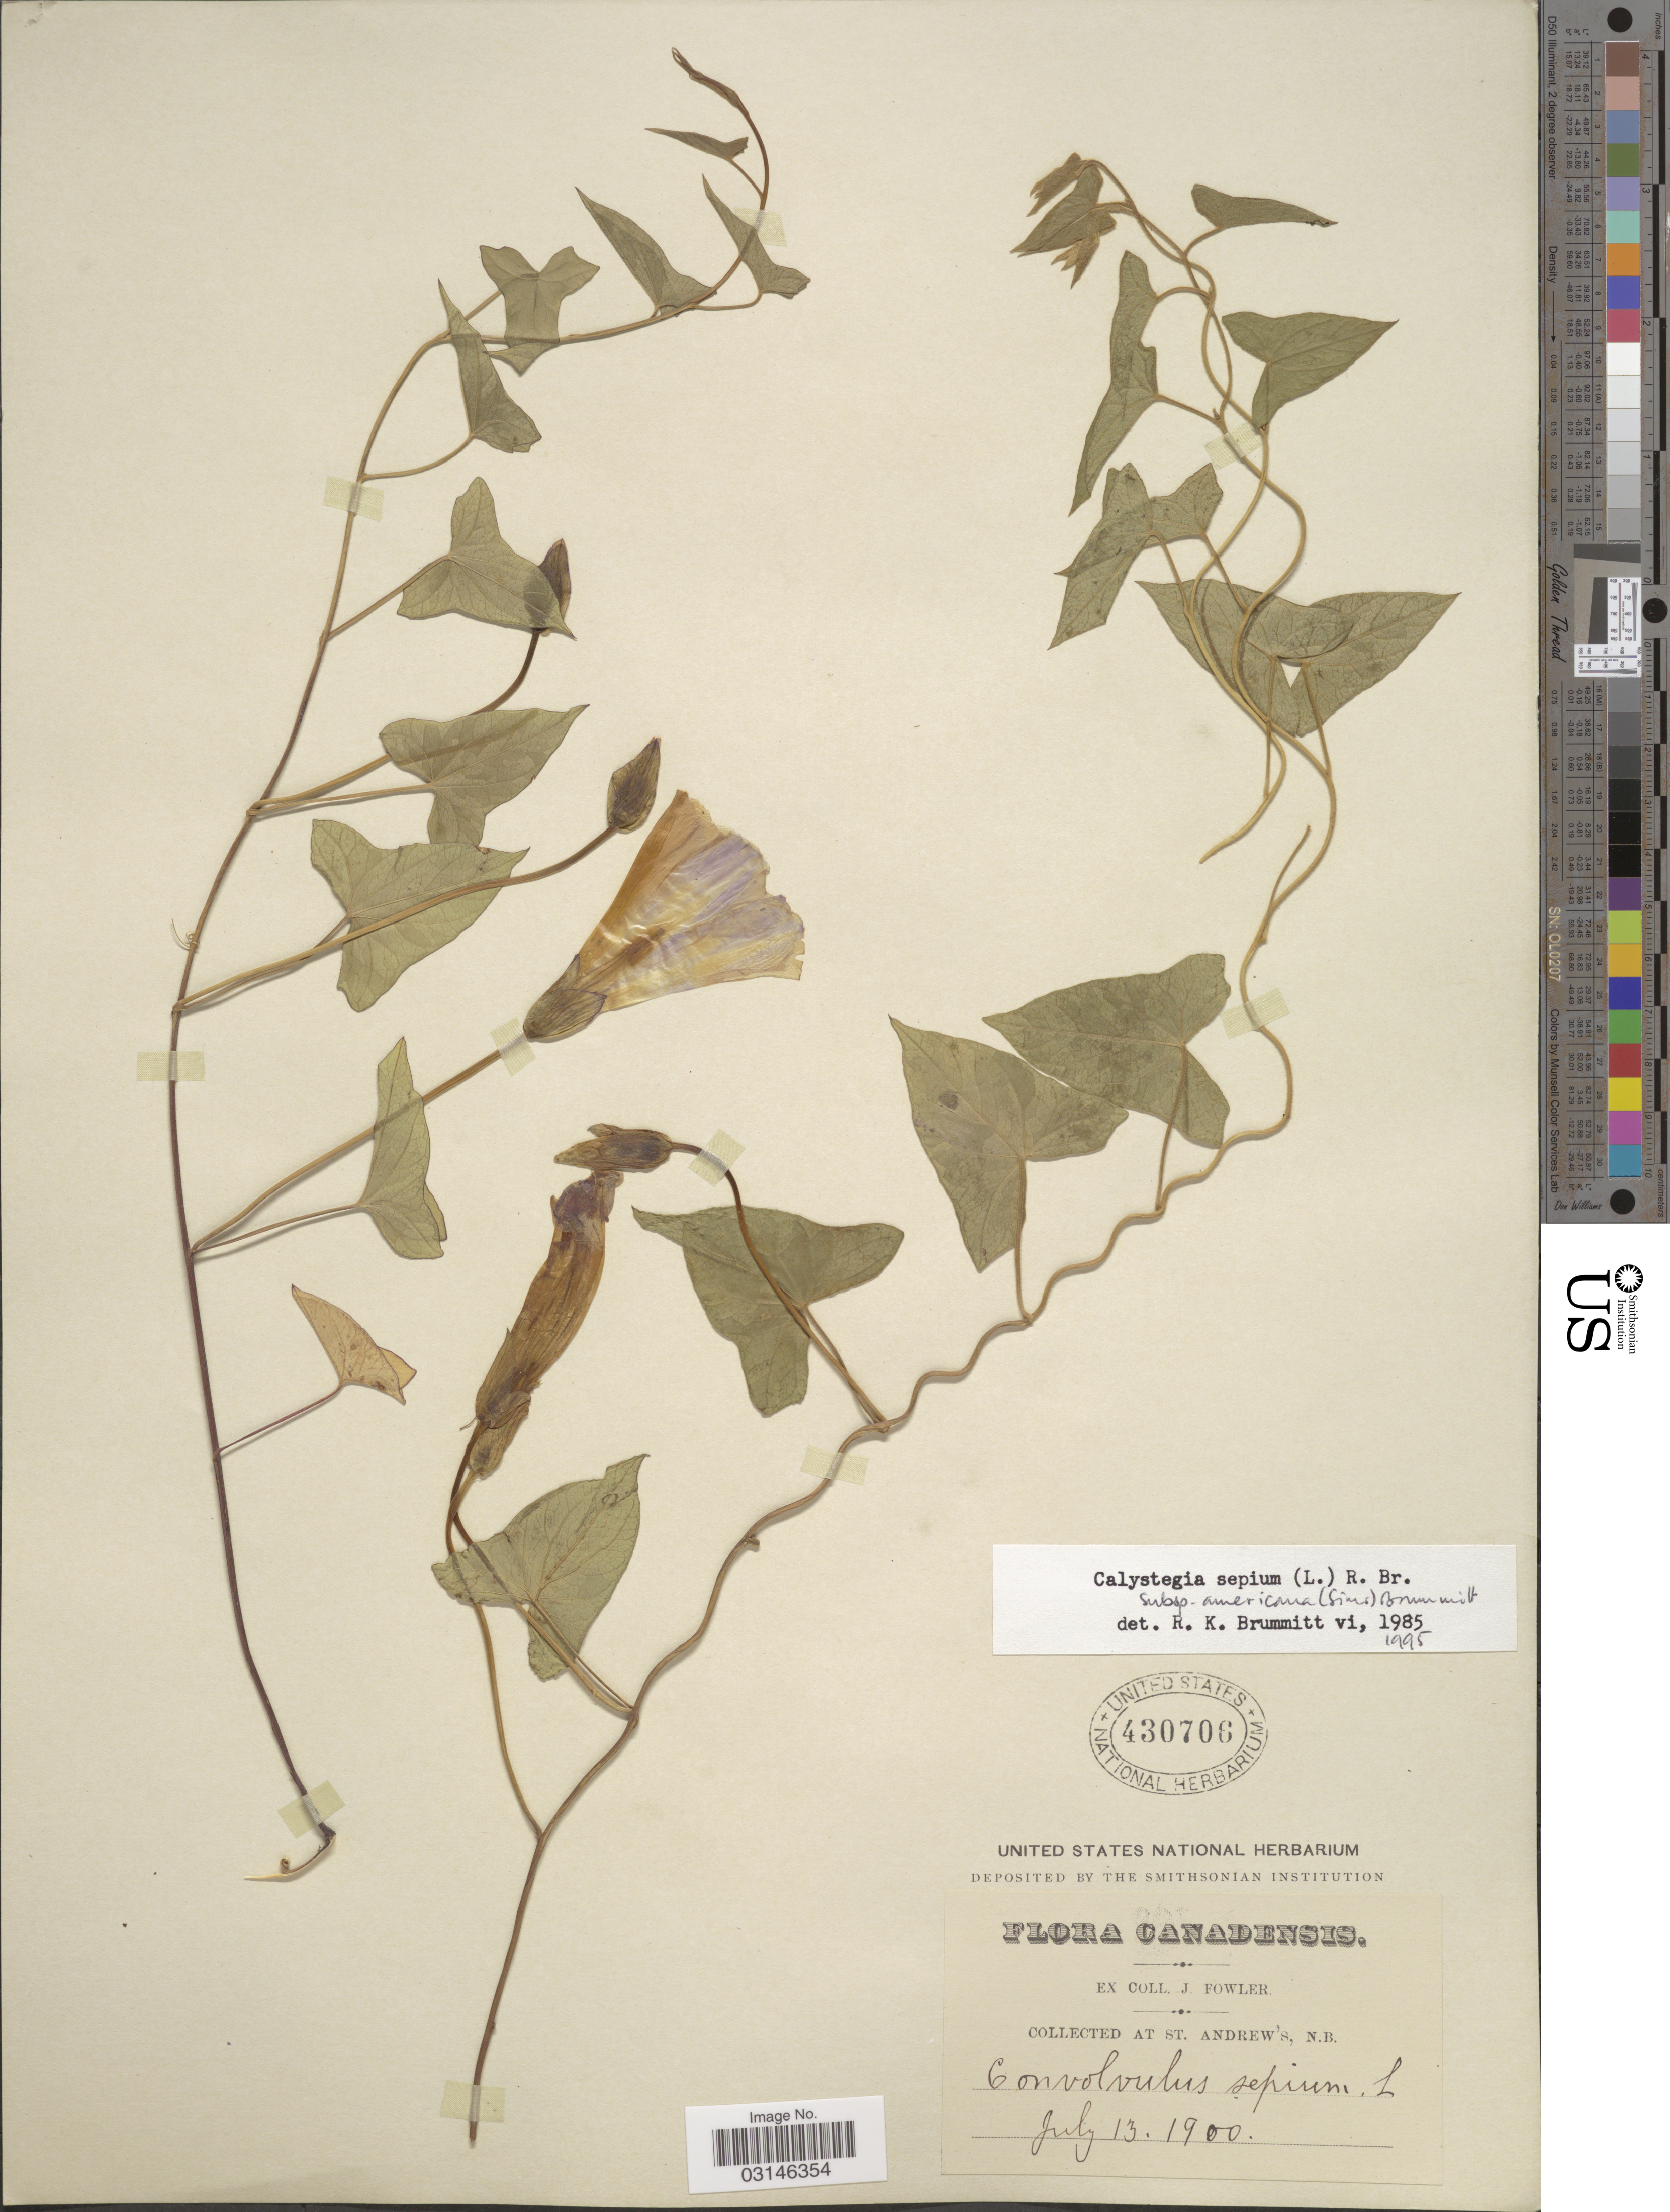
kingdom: Plantae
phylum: Tracheophyta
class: Magnoliopsida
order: Solanales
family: Convolvulaceae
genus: Calystegia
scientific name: Calystegia sepium subsp. americana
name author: (Sims) Brummitt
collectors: J. Fowler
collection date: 1900-07-13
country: Canada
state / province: New Brunswick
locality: At St. Andrew's, N.B.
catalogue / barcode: US 430706